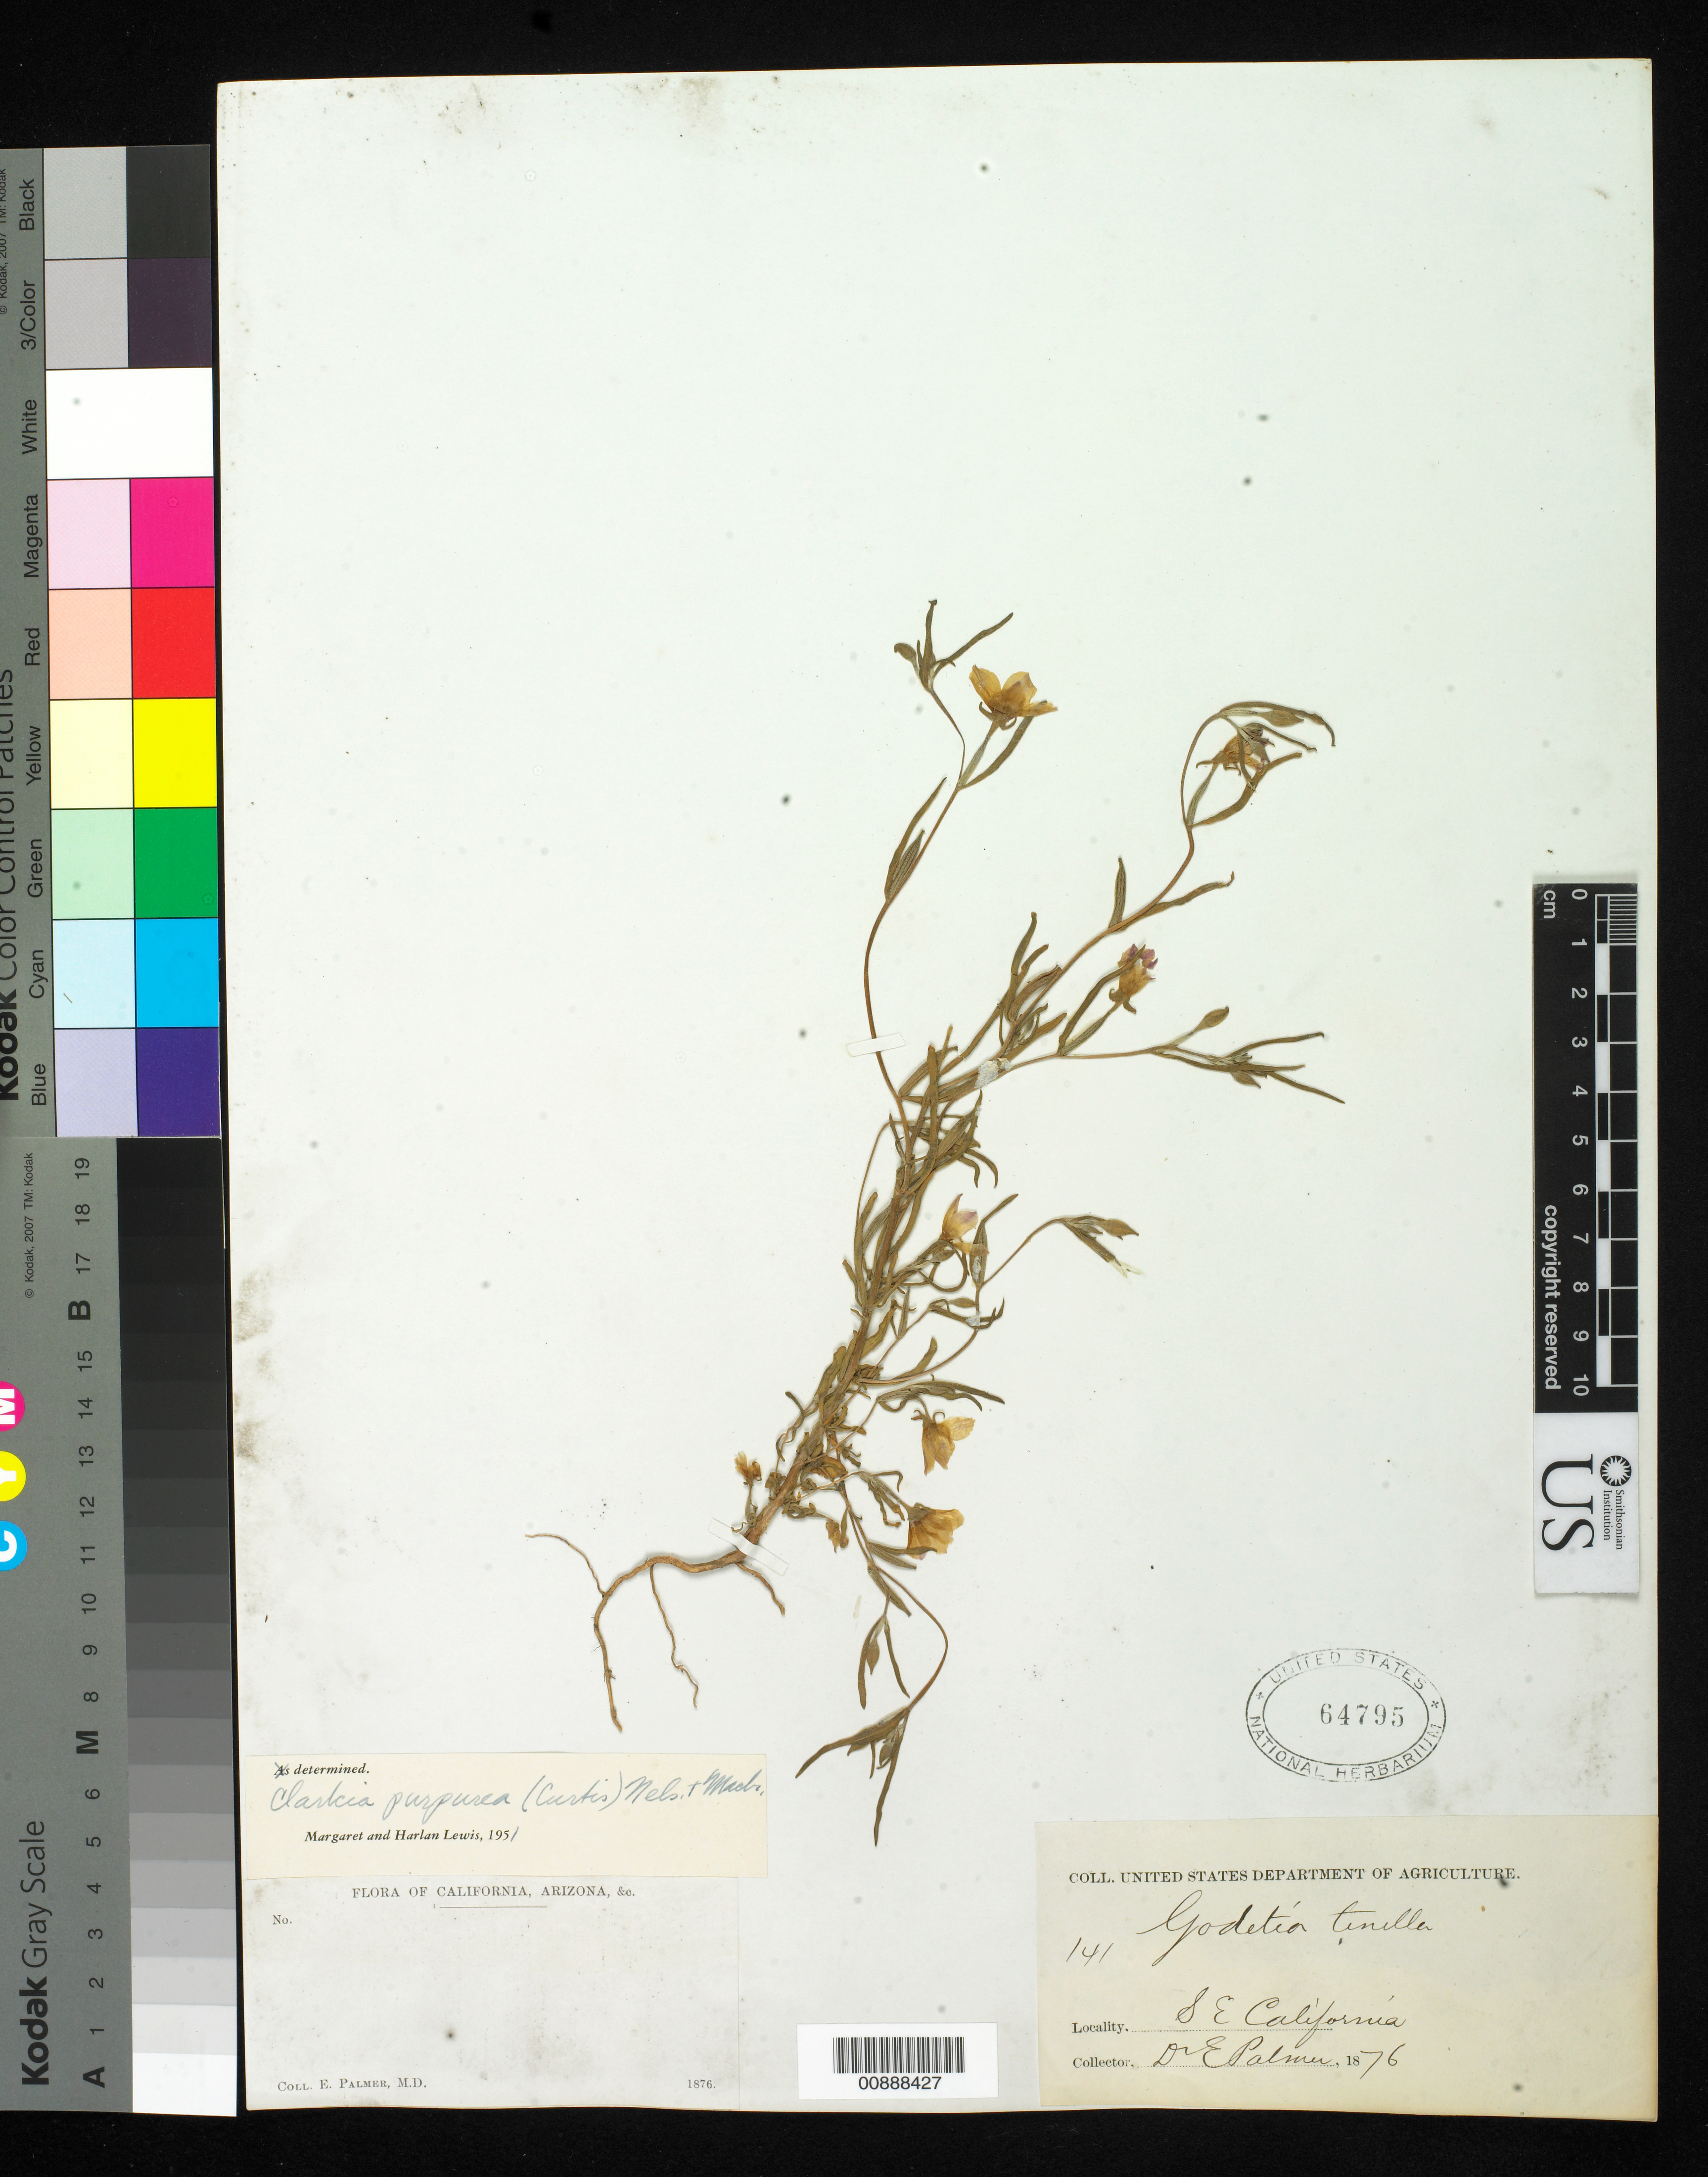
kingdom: Plantae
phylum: Tracheophyta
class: Magnoliopsida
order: Myrtales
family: Onagraceae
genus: Clarkia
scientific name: Clarkia purpurea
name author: (Curtis) A. Nelson & J.F. Macbr.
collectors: E. Palmer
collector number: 141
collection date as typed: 1876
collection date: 1876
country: United States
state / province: California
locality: SE California.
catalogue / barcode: US 64795